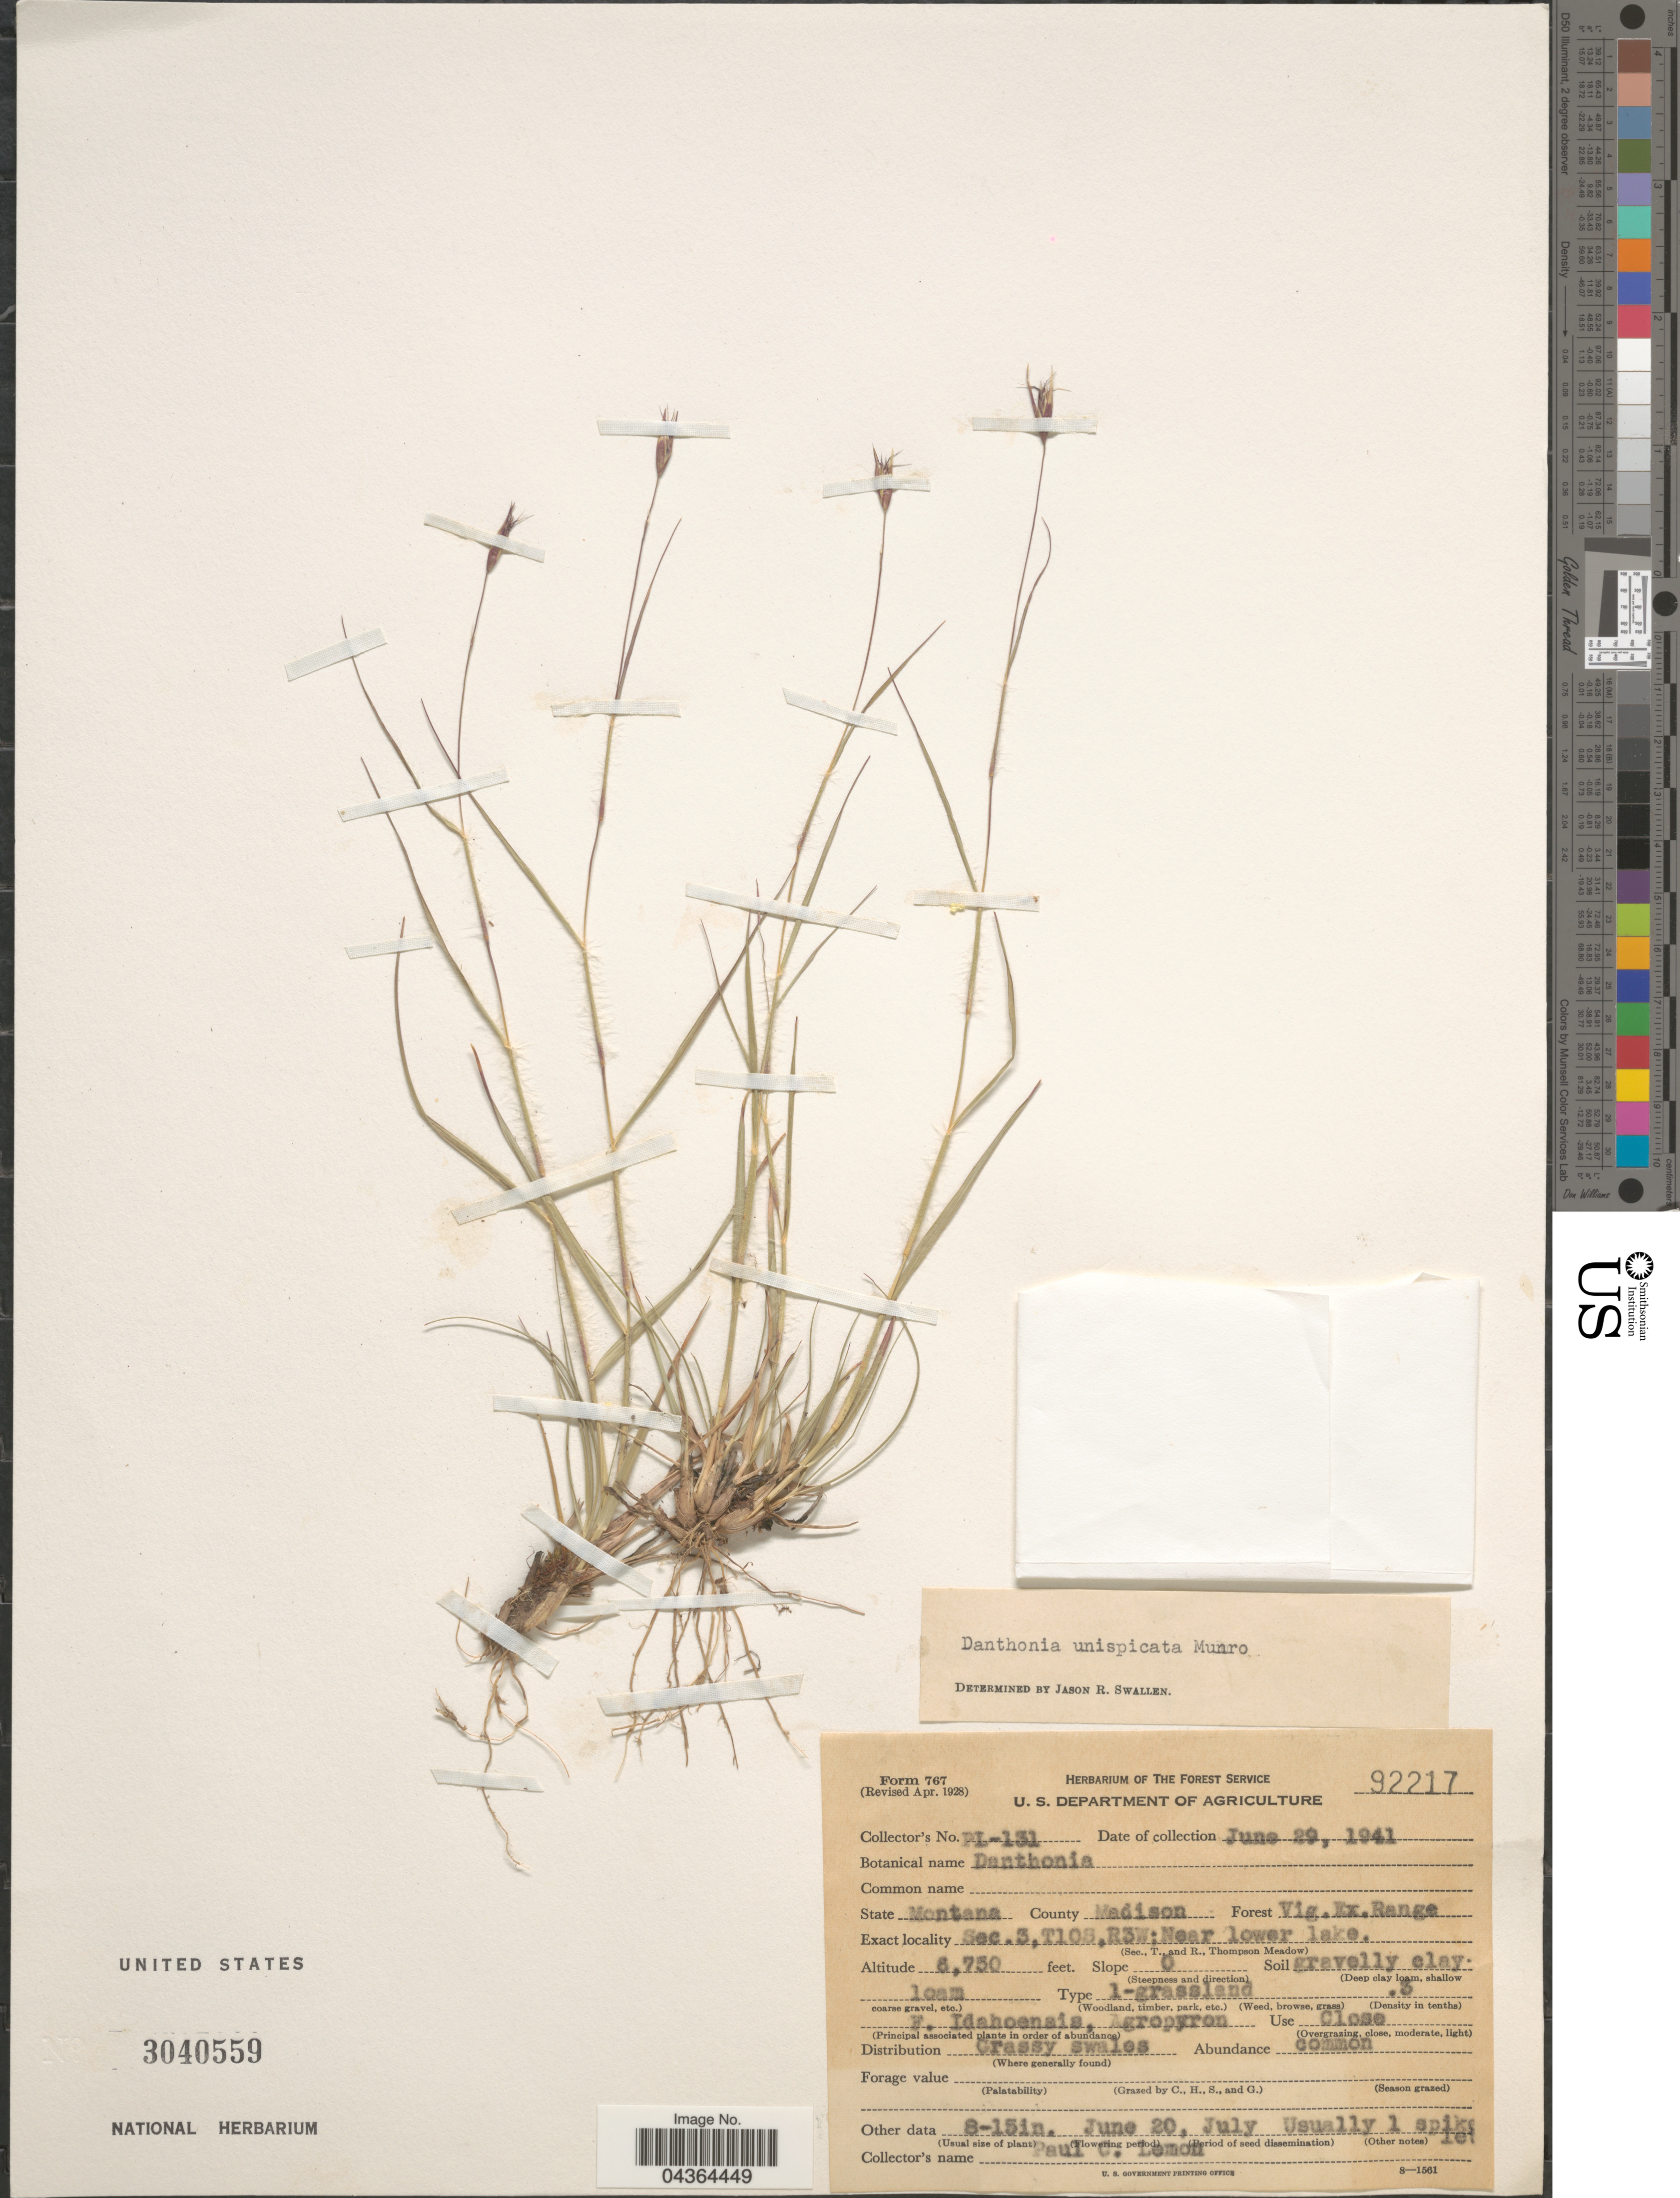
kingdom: Plantae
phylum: Tracheophyta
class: Liliopsida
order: Poales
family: Poaceae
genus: Danthonia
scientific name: Danthonia unispicata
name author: (Thurb.) Munro ex Macoun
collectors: P. Lemon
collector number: PL-131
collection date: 1941-06-29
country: United States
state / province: Montana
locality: County Madison. Forest Vig. Ex. Range. Sec. 3, T10S, R3W; Near lower lake. Slope O.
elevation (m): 2057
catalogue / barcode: US 3040559